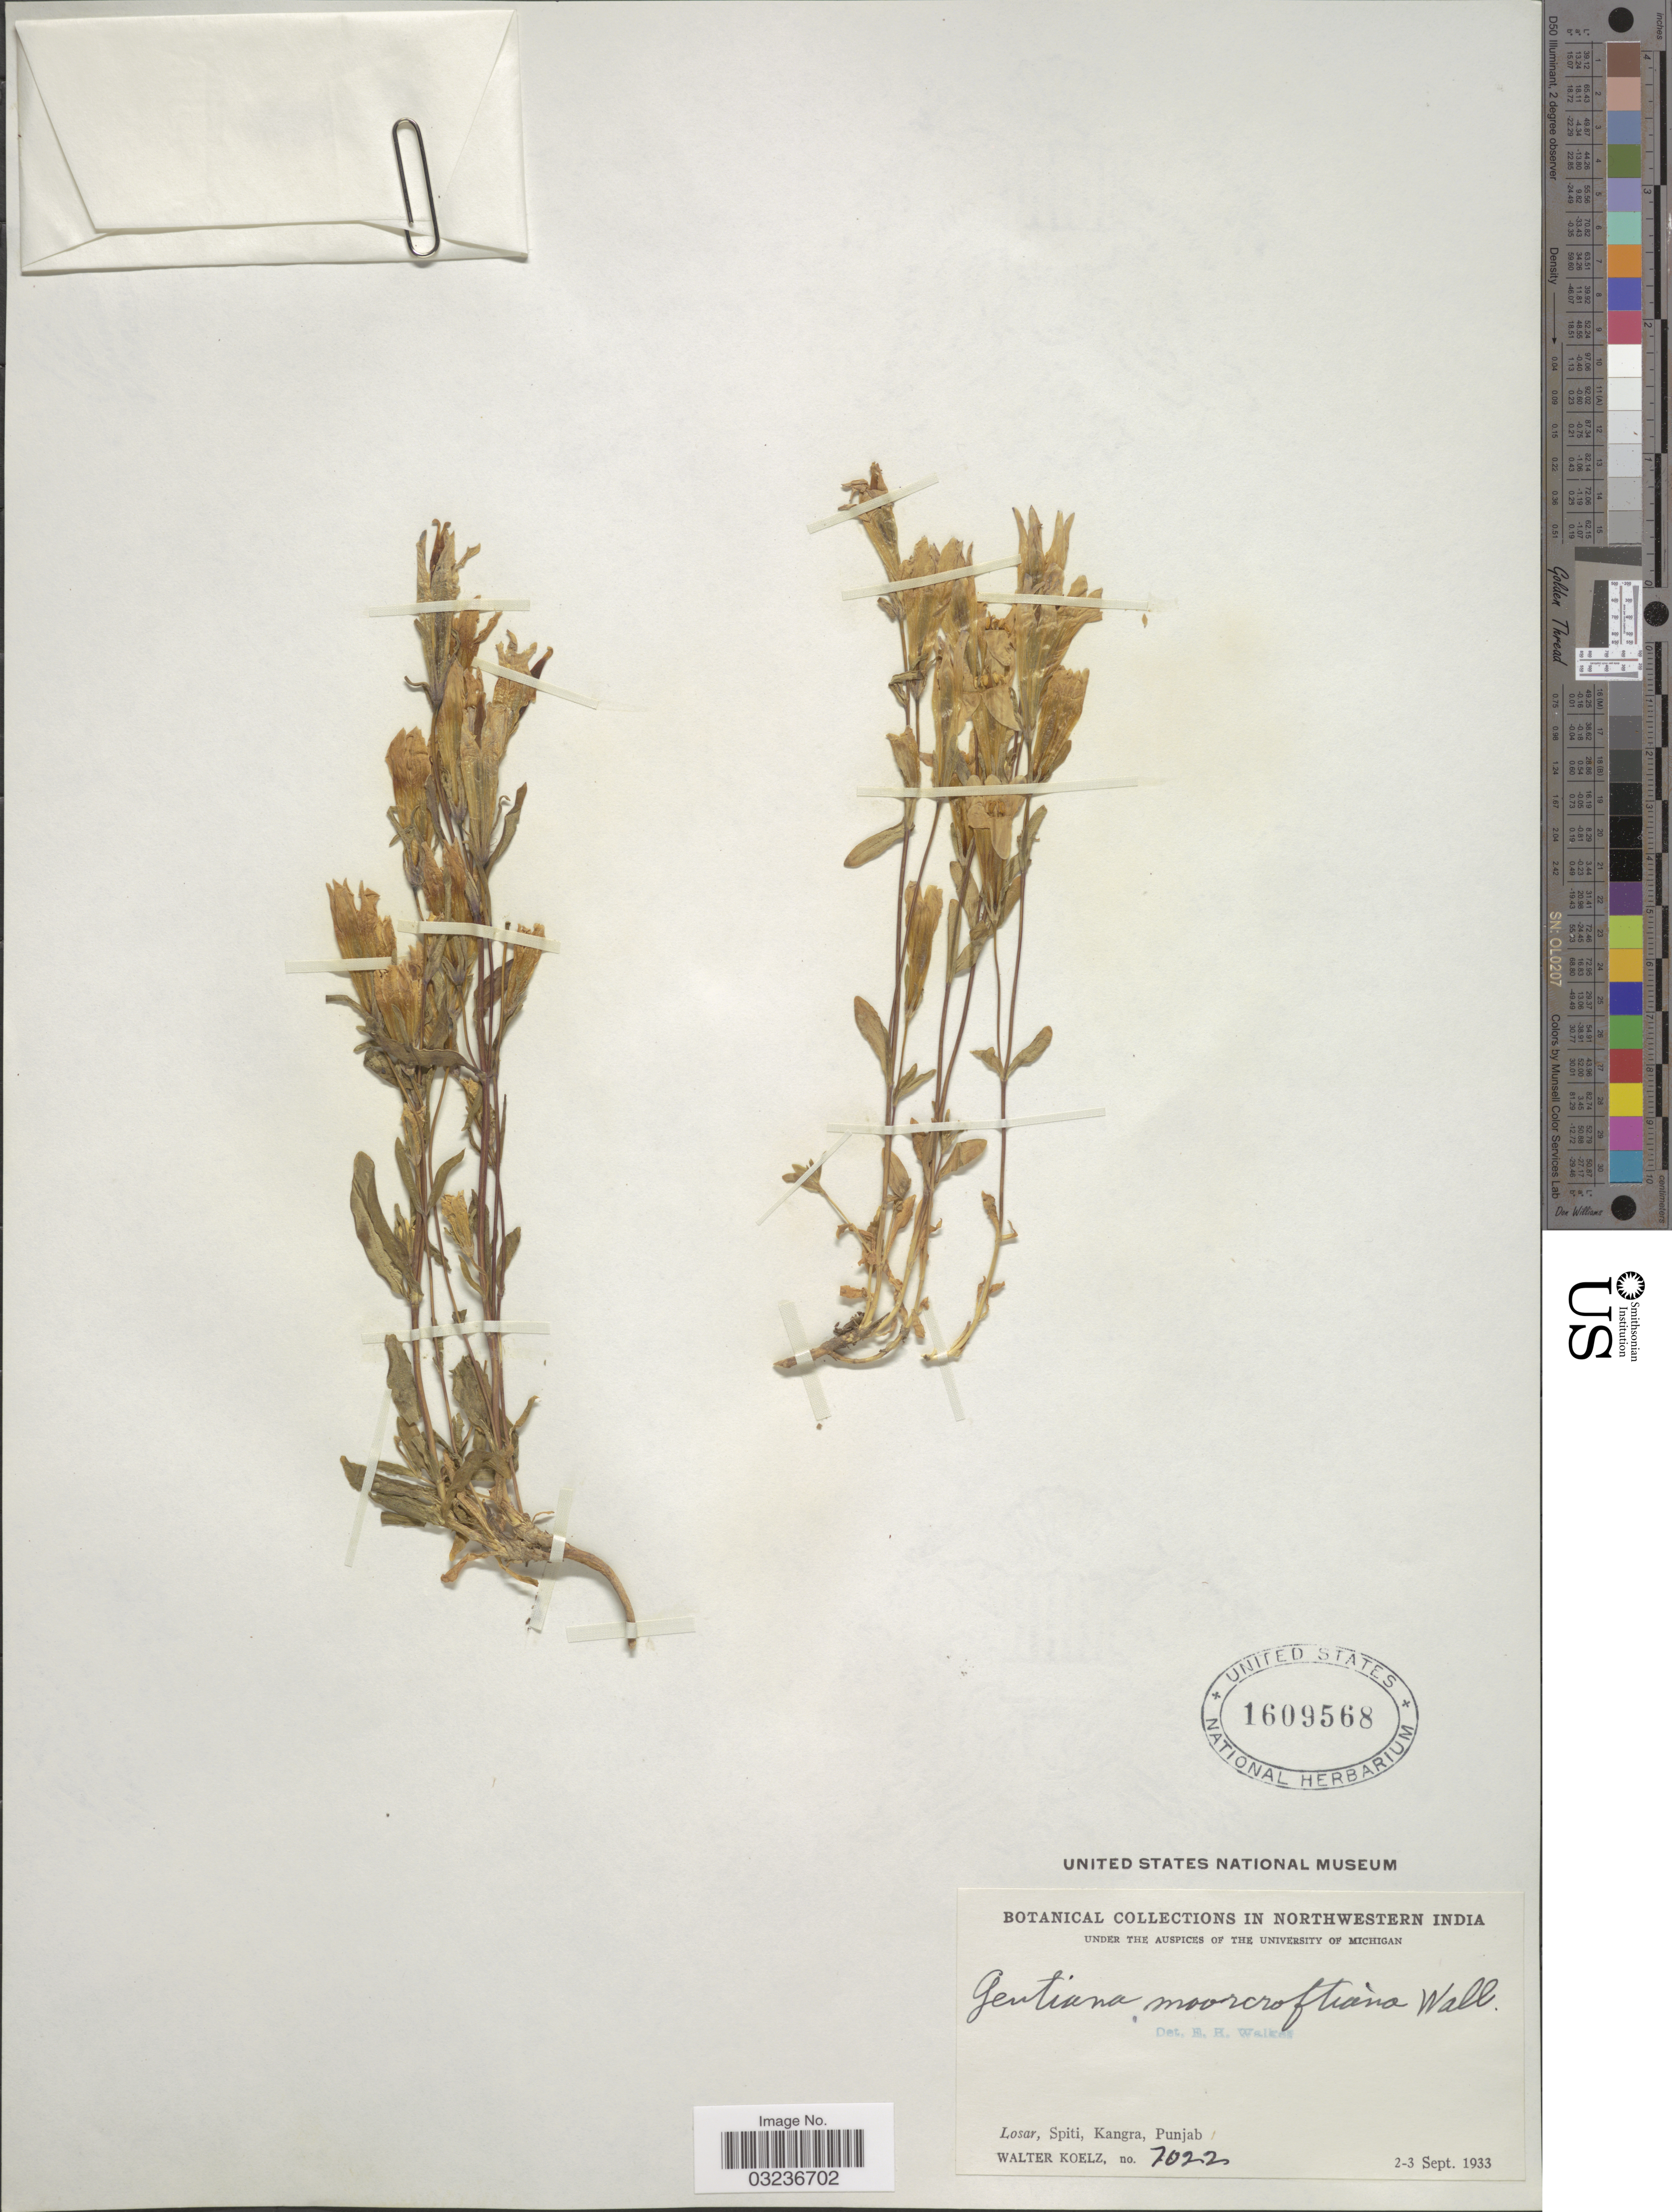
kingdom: Plantae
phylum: Tracheophyta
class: Magnoliopsida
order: Gentianales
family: Gentianaceae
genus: Gentiana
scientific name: Gentiana moorcroftiana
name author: Wall. ex G. Don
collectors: W. N. Koelz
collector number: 7022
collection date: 1933-09-02/1933-09-03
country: India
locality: Northwestern India, Losar, Spiti, Kangra, Punjab.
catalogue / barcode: US 1609568